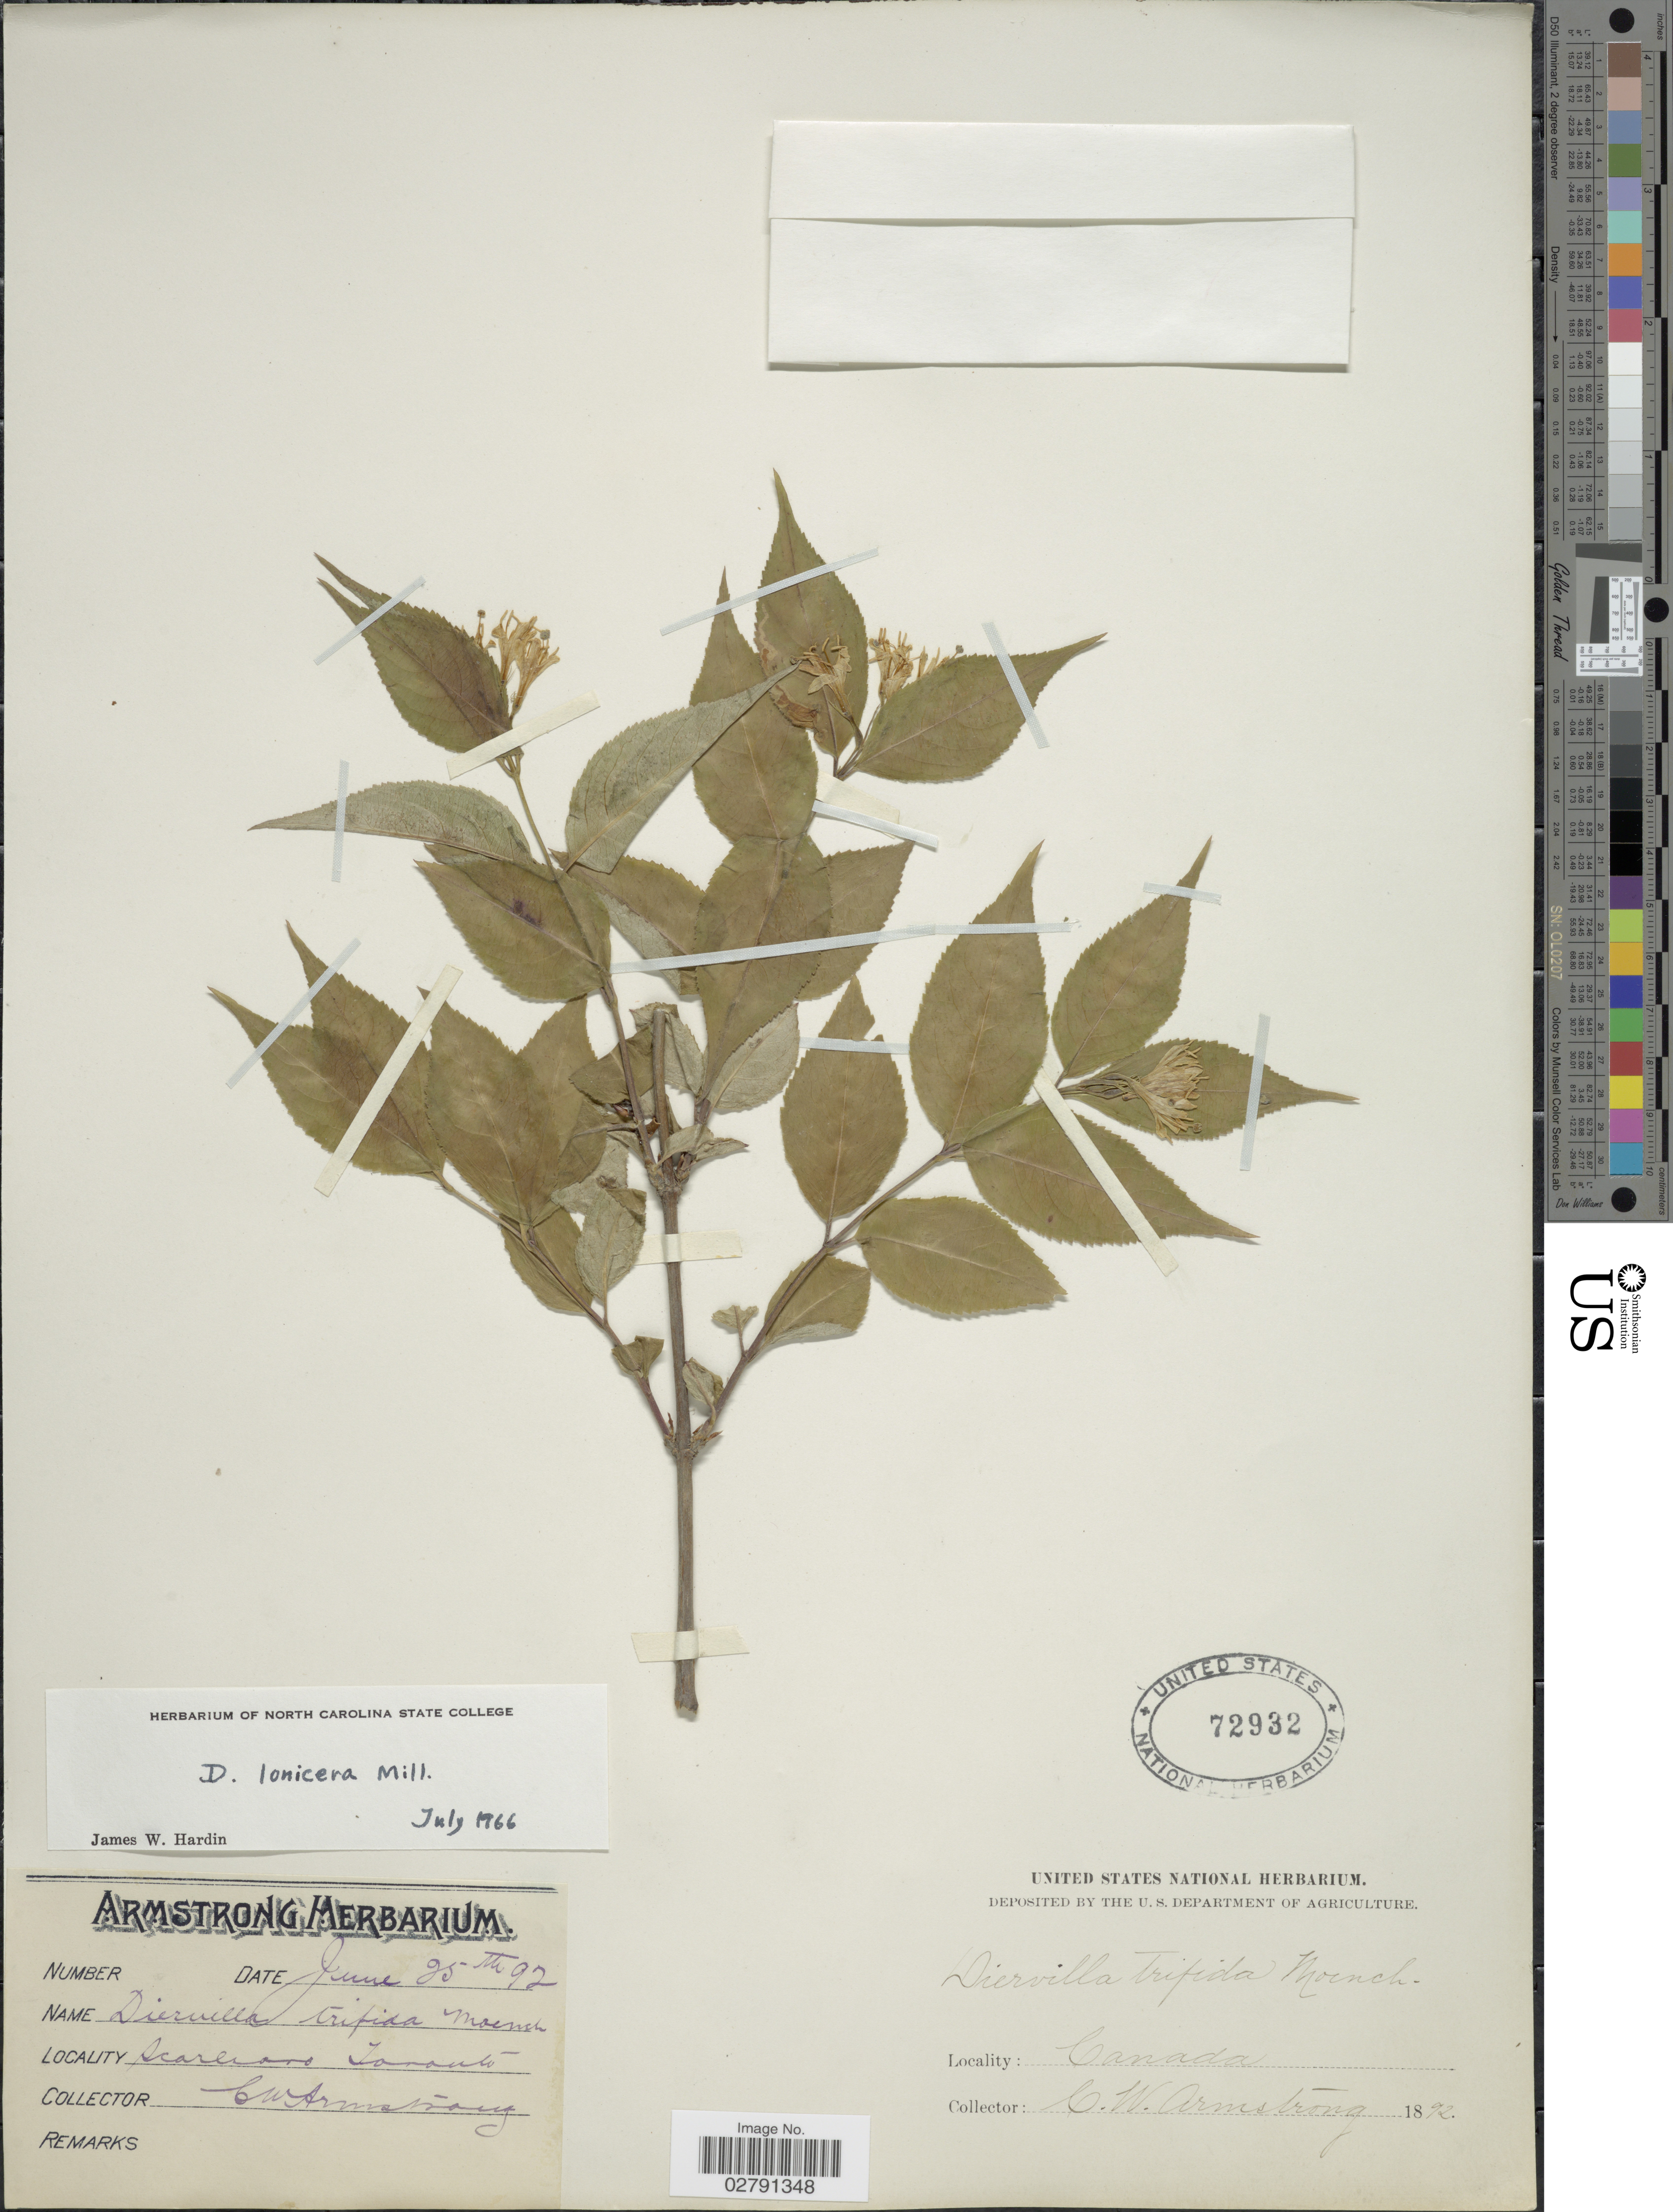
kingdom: Plantae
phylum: Tracheophyta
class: Magnoliopsida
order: Dipsacales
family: Caprifoliaceae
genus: Diervilla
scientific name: Diervilla lonicera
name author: Mill.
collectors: C. W. Armstrong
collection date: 1892-06-25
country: Canada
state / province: Ontario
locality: Scarboro (Scarborough) Toronto.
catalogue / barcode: US 72932